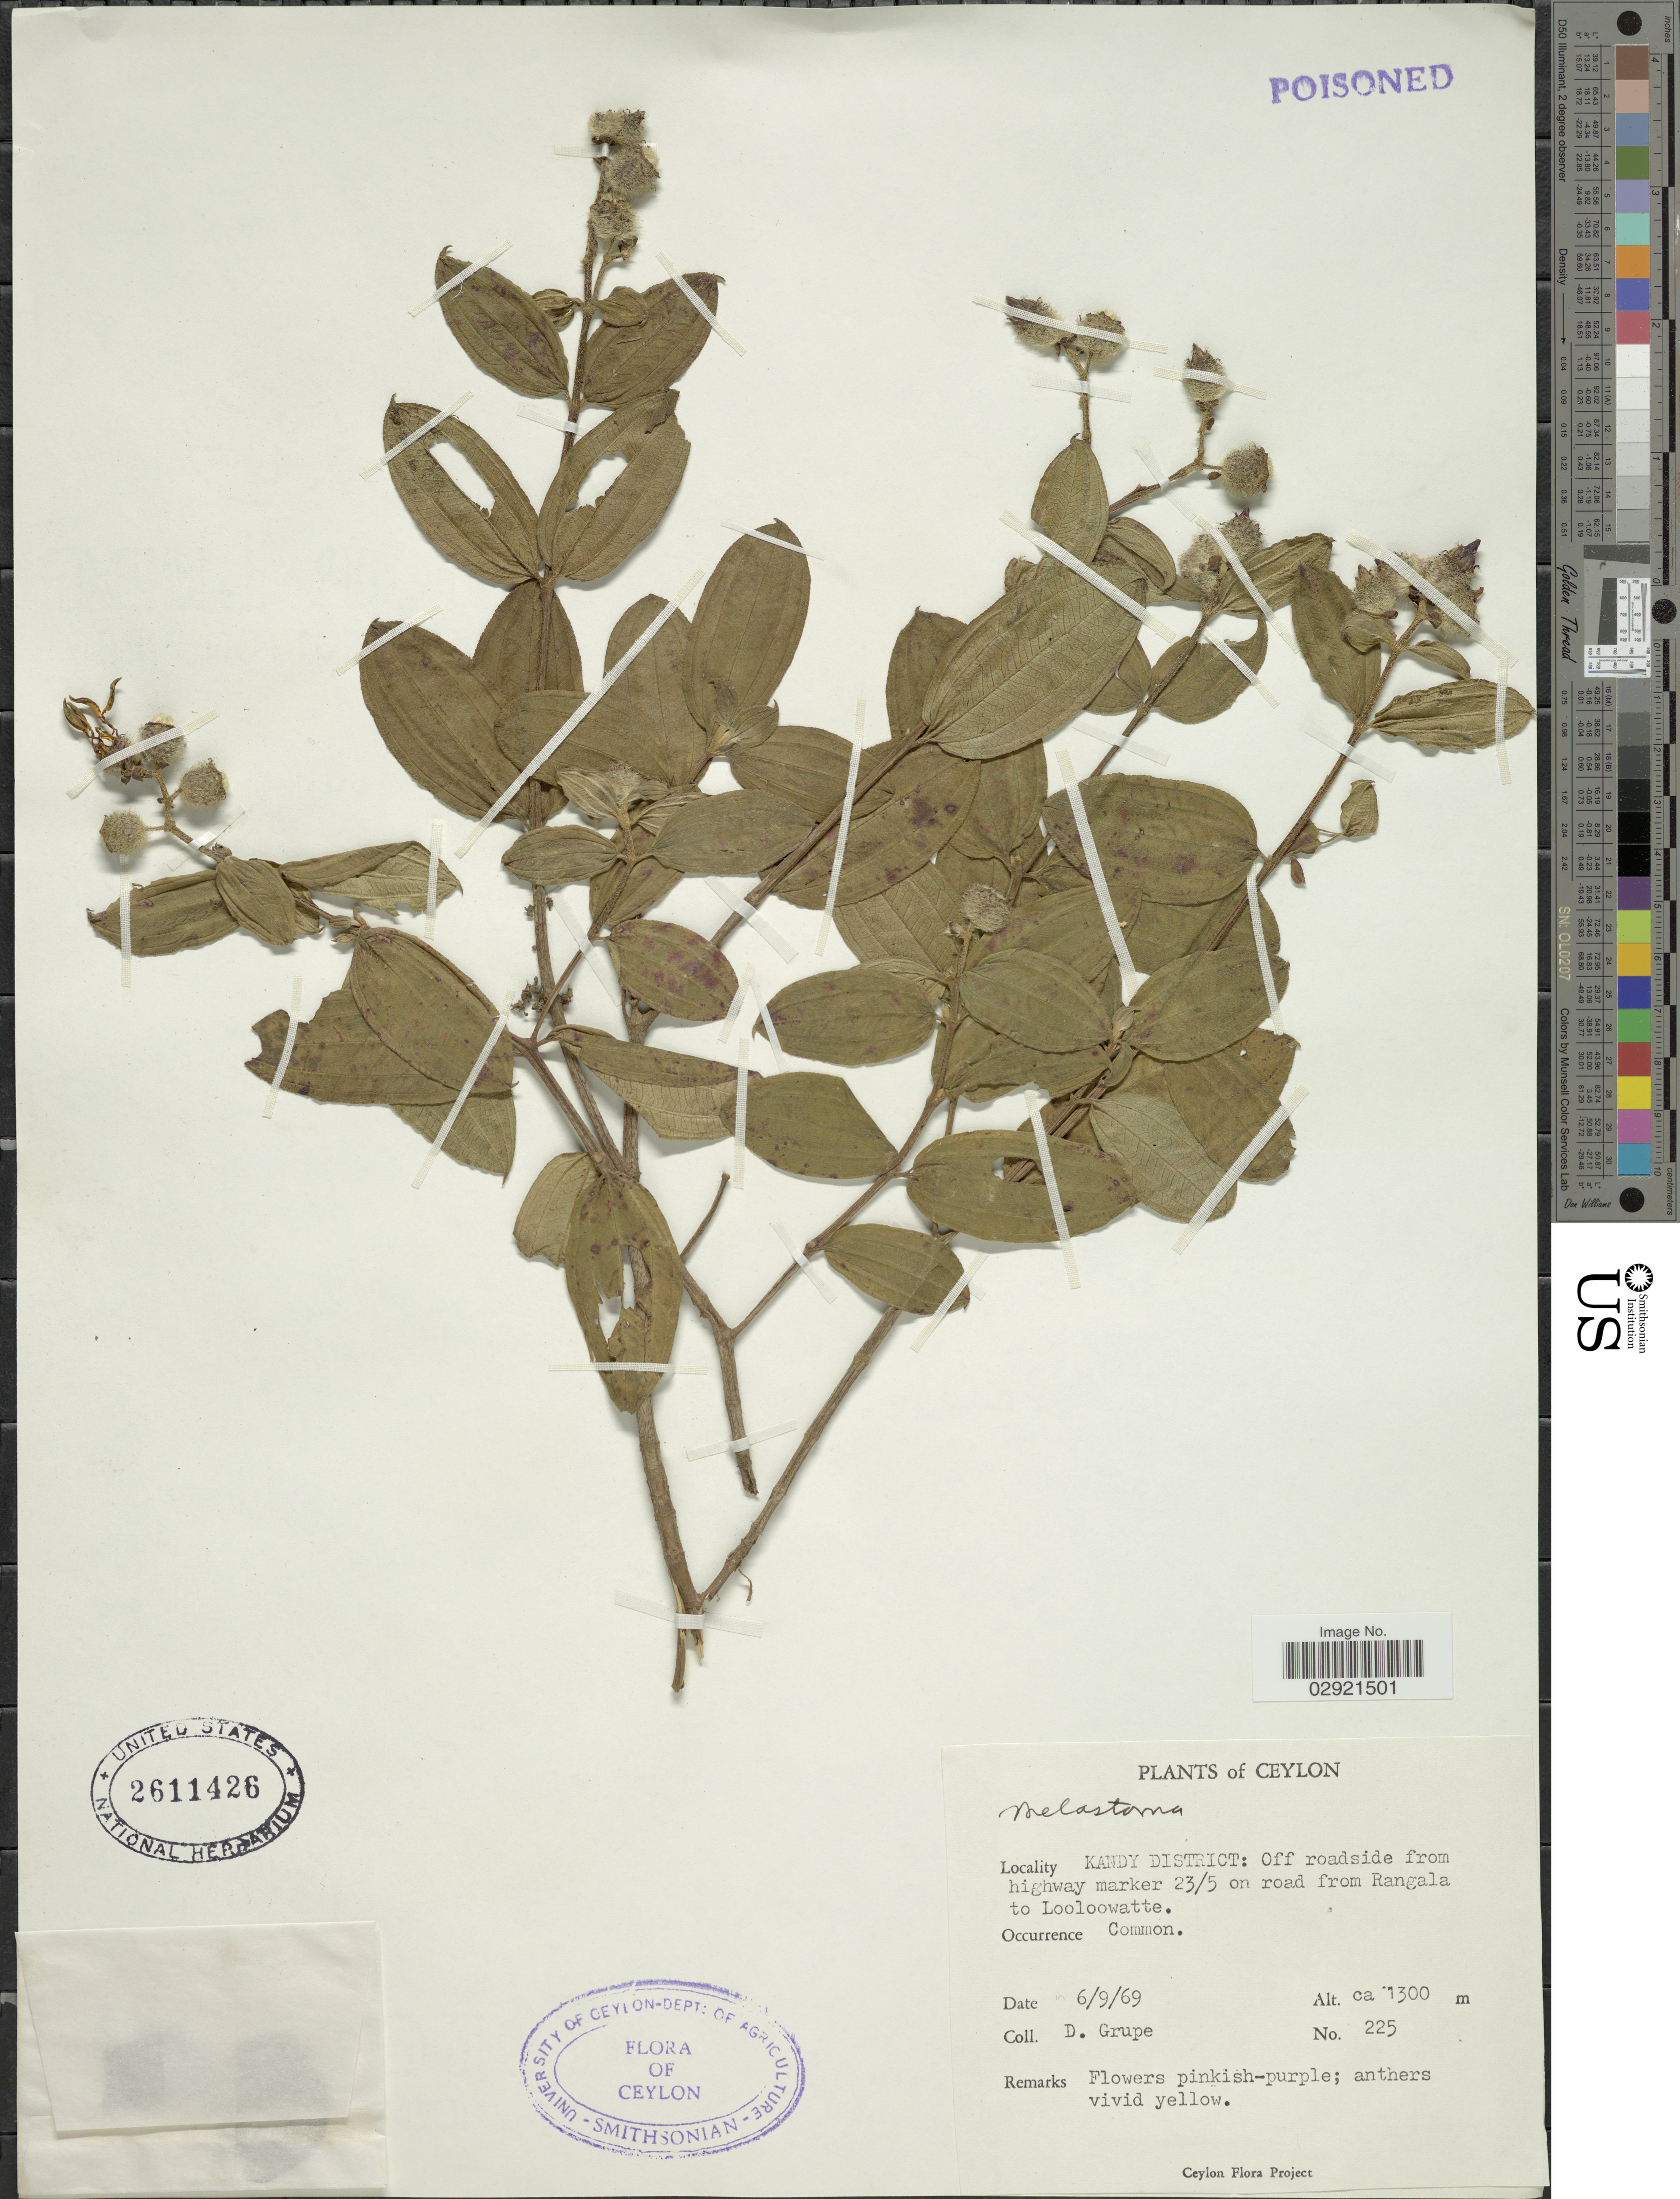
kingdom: Plantae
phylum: Tracheophyta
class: Magnoliopsida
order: Myrtales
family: Melastomataceae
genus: Melastoma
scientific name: Melastoma sp.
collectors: D. Grupe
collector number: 225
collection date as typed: Transcribed d/m/y: 6/9/69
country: Sri Lanka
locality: Ceylon. Kandy District: Off roadside from highway marker 23/5 on road from Rangala to Looloowatte.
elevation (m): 1300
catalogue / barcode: US 2611426